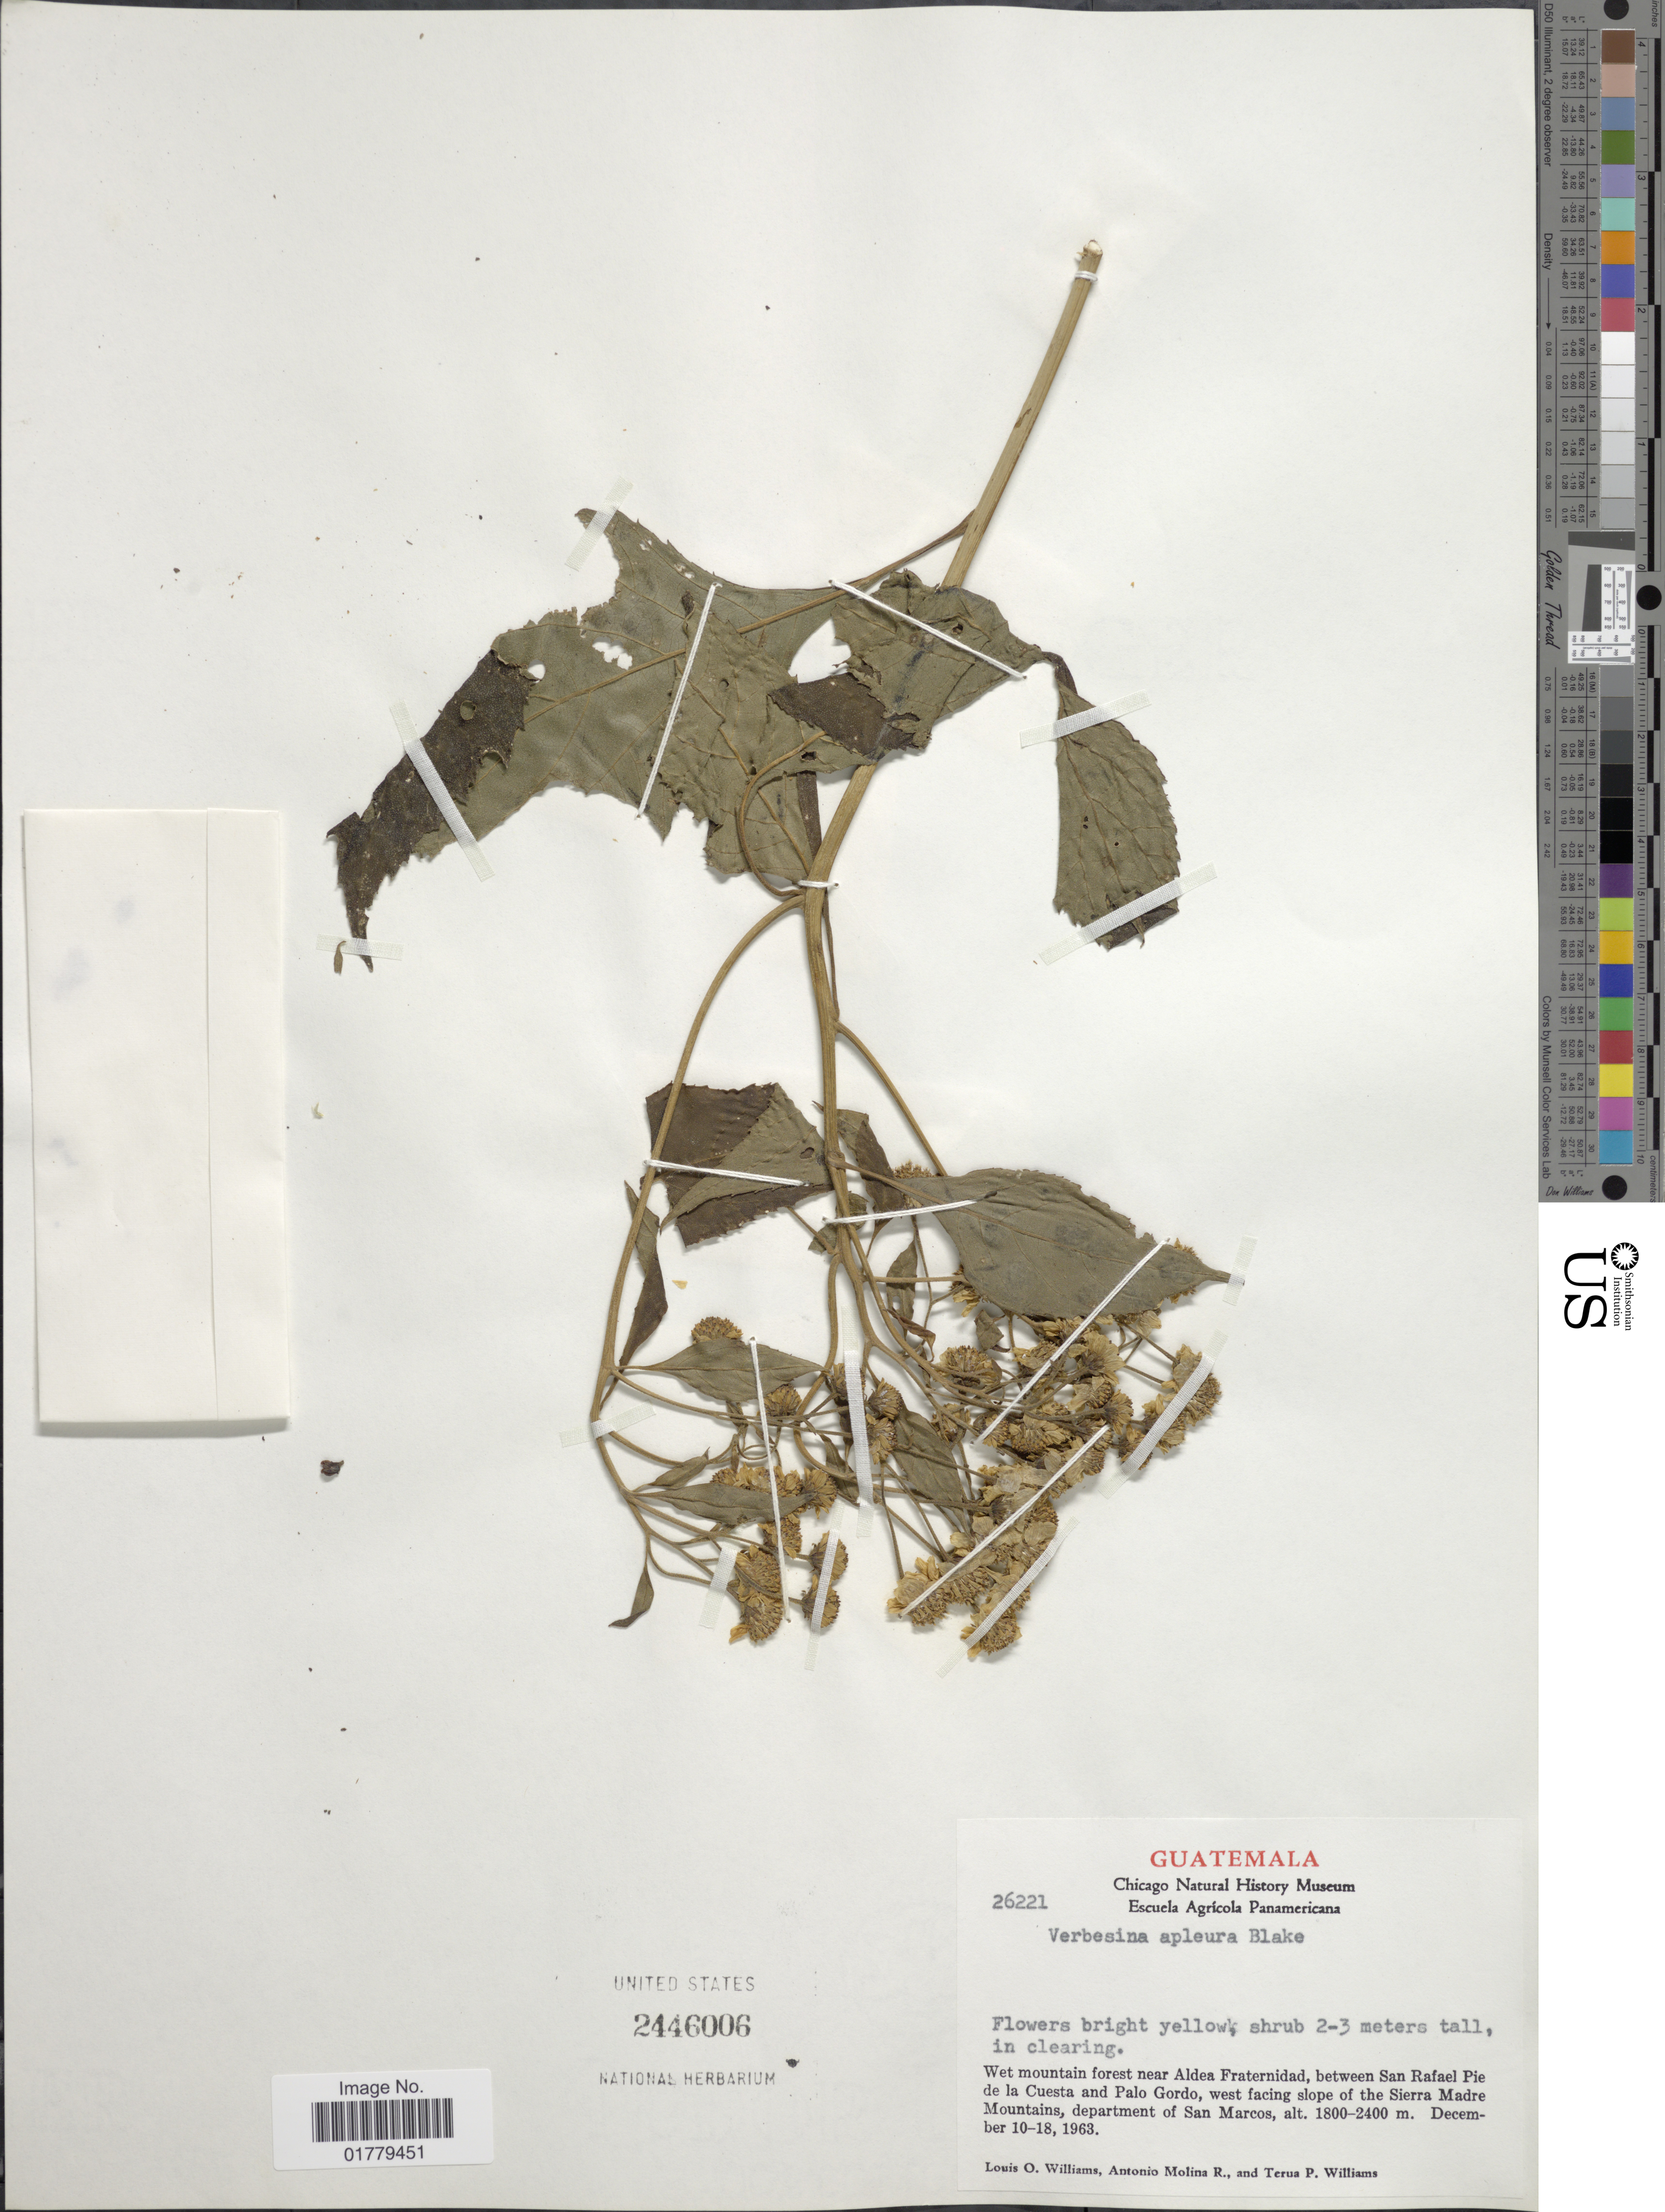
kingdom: Plantae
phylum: Tracheophyta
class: Magnoliopsida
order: Asterales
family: Asteraceae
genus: Verbesina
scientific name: Verbesina apleura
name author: S.F. Blake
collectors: L. O. Williams, A. Molina R. & T. P. Williams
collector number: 26221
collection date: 1963-12-10/1963-12-18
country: Guatemala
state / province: San Marcos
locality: Wet mountain forest near Aldea Fraternidad, between San Rafael Pie de la Cuesta and Palo Gordo, west facing slope of the Sierra Madre Mountains, department of San Marcos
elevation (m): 1800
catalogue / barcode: US 2446006